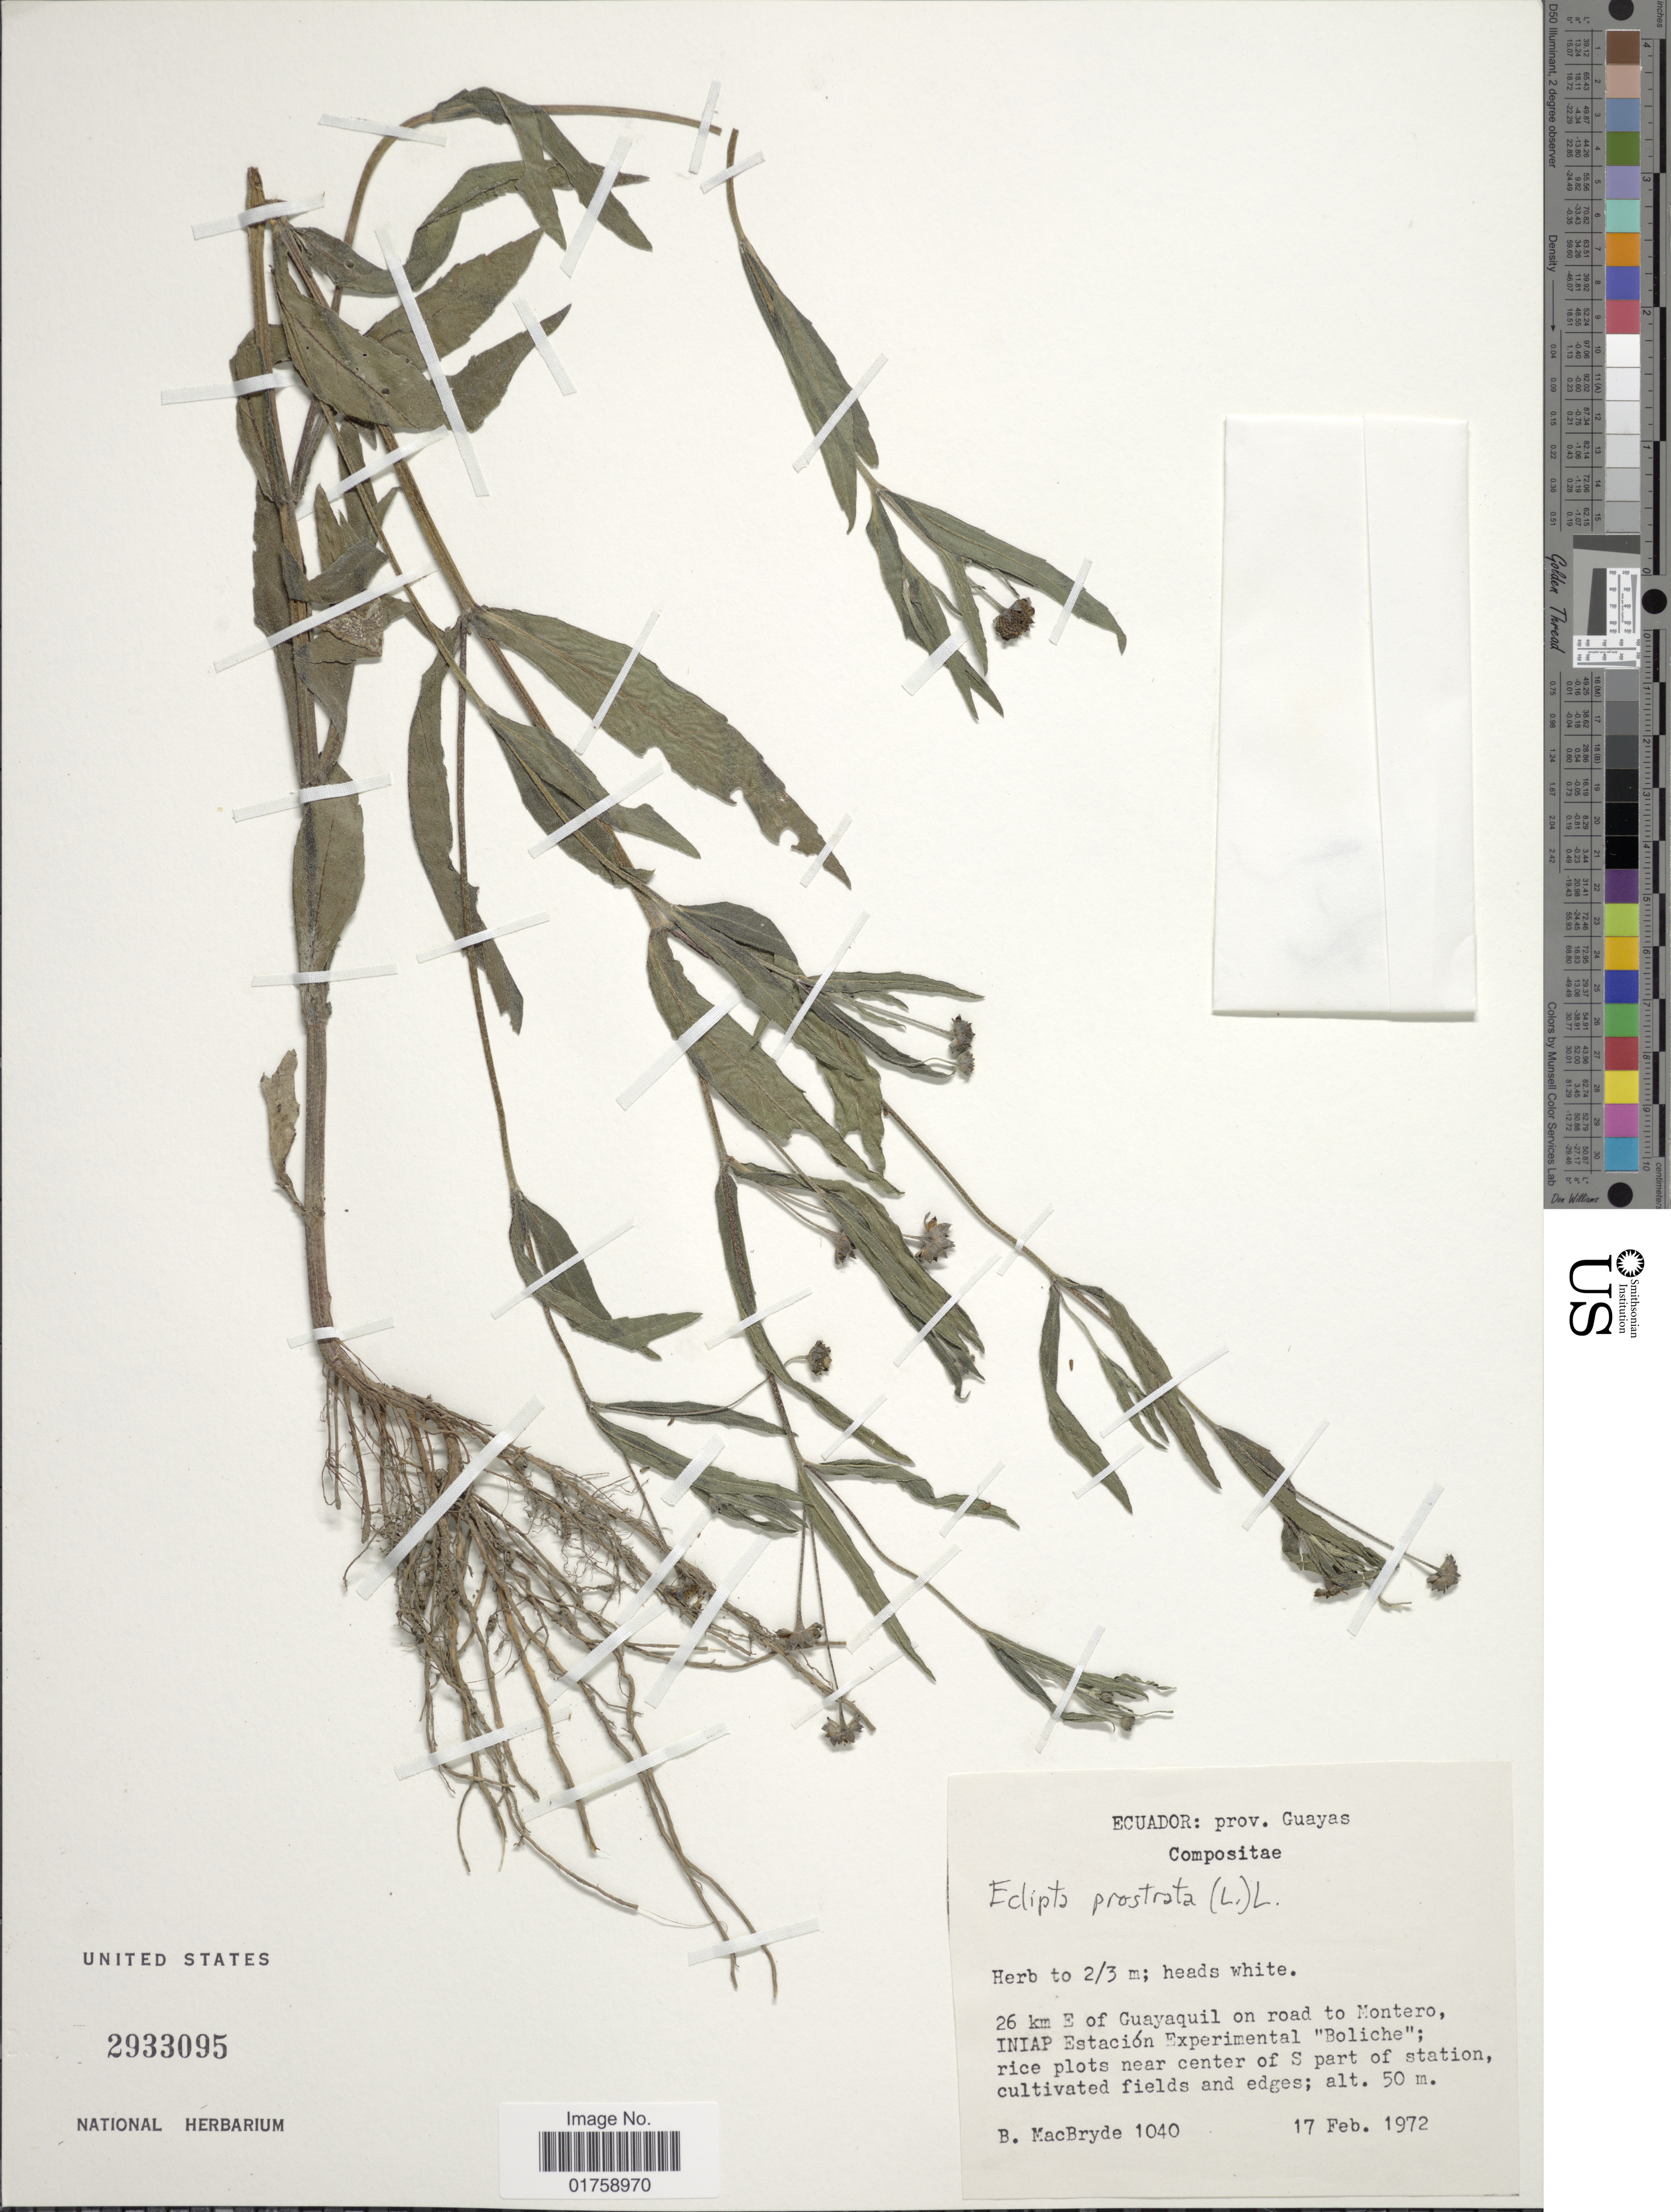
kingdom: Plantae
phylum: Tracheophyta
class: Magnoliopsida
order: Asterales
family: Asteraceae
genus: Eclipta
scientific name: Eclipta prostrata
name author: (L.) L.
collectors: B. MacBryde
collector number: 1041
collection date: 1972-02-17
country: Ecuador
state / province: Guayas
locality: Ecuador: prov. Guayas. prov. Guayas. 26 km E of Guayaquil on road to Montero, INIAP Estacion Experimental "Boliche"; rice plots near center of S part of station, cultivated fields and edges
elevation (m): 50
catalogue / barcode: US 2933095